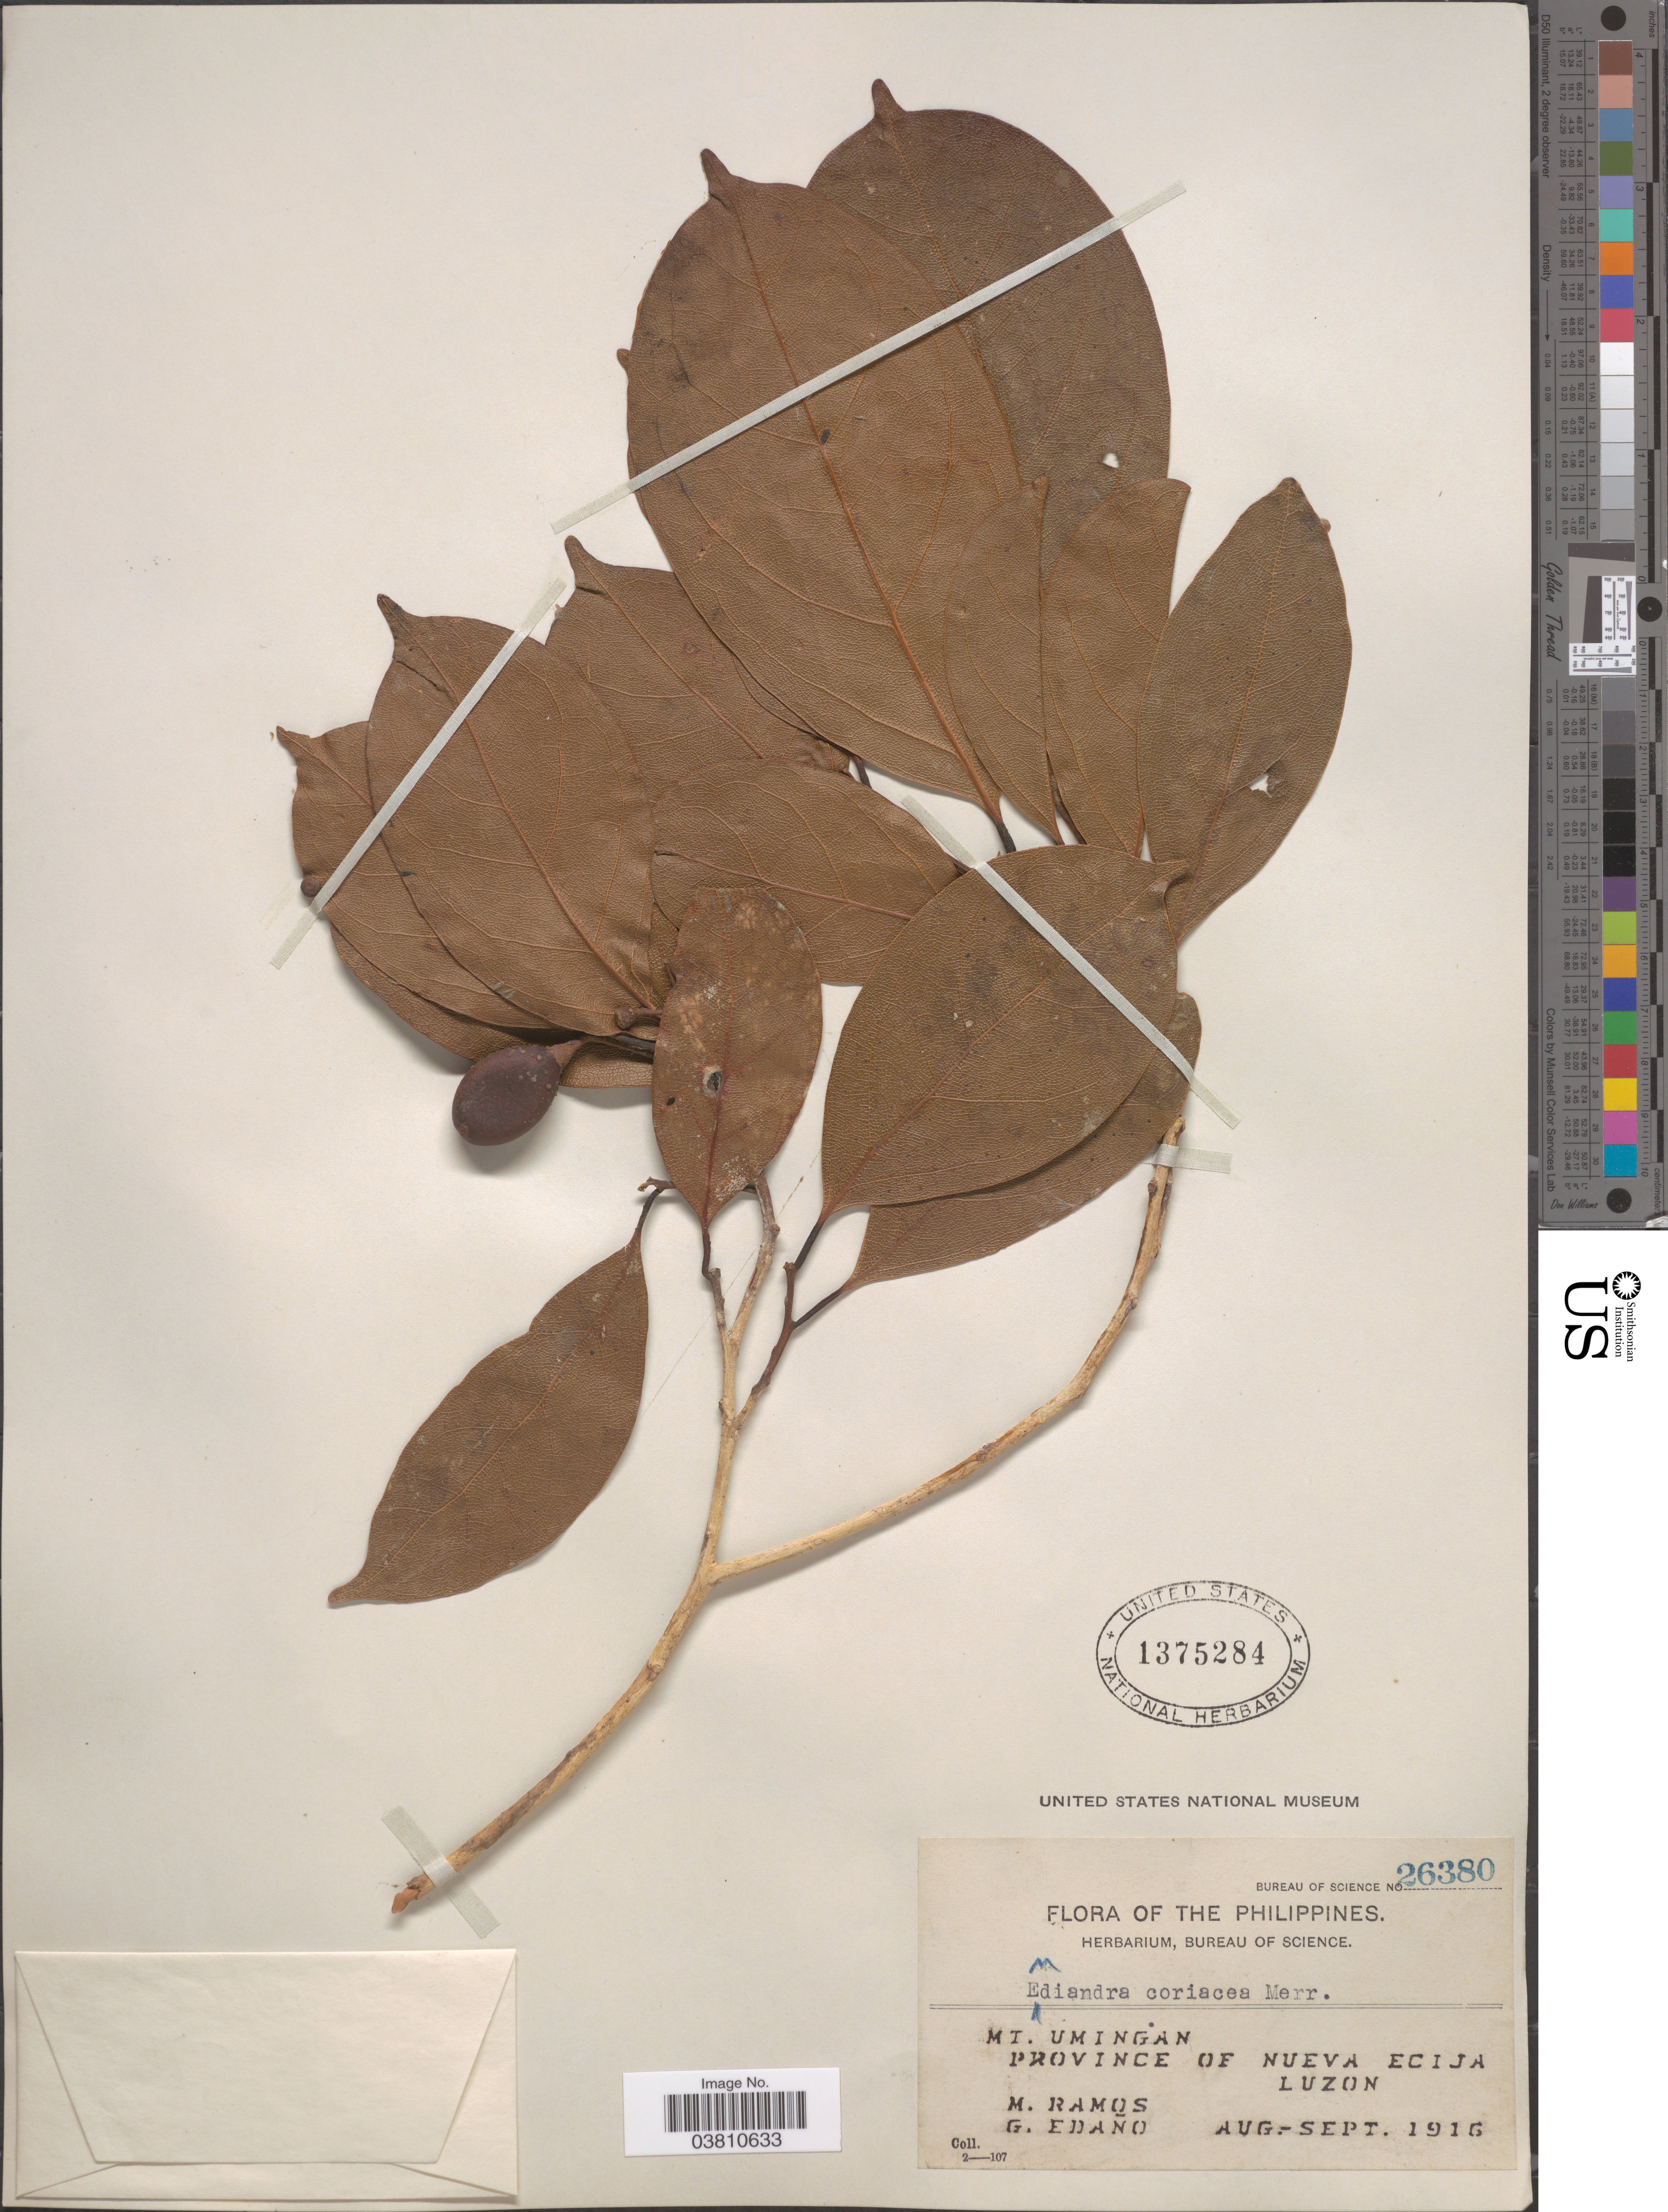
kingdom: Plantae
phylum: Tracheophyta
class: Magnoliopsida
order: Laurales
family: Lauraceae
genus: Endiandra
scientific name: Endiandra coriacea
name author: Merr.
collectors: M. Ramos & G. Edaño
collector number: Bureau of Science 26380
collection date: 1916-08/1916-09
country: Philippines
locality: Mt. Umingan. Province of Nueva Ecija, Luzon.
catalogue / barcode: US 1375284